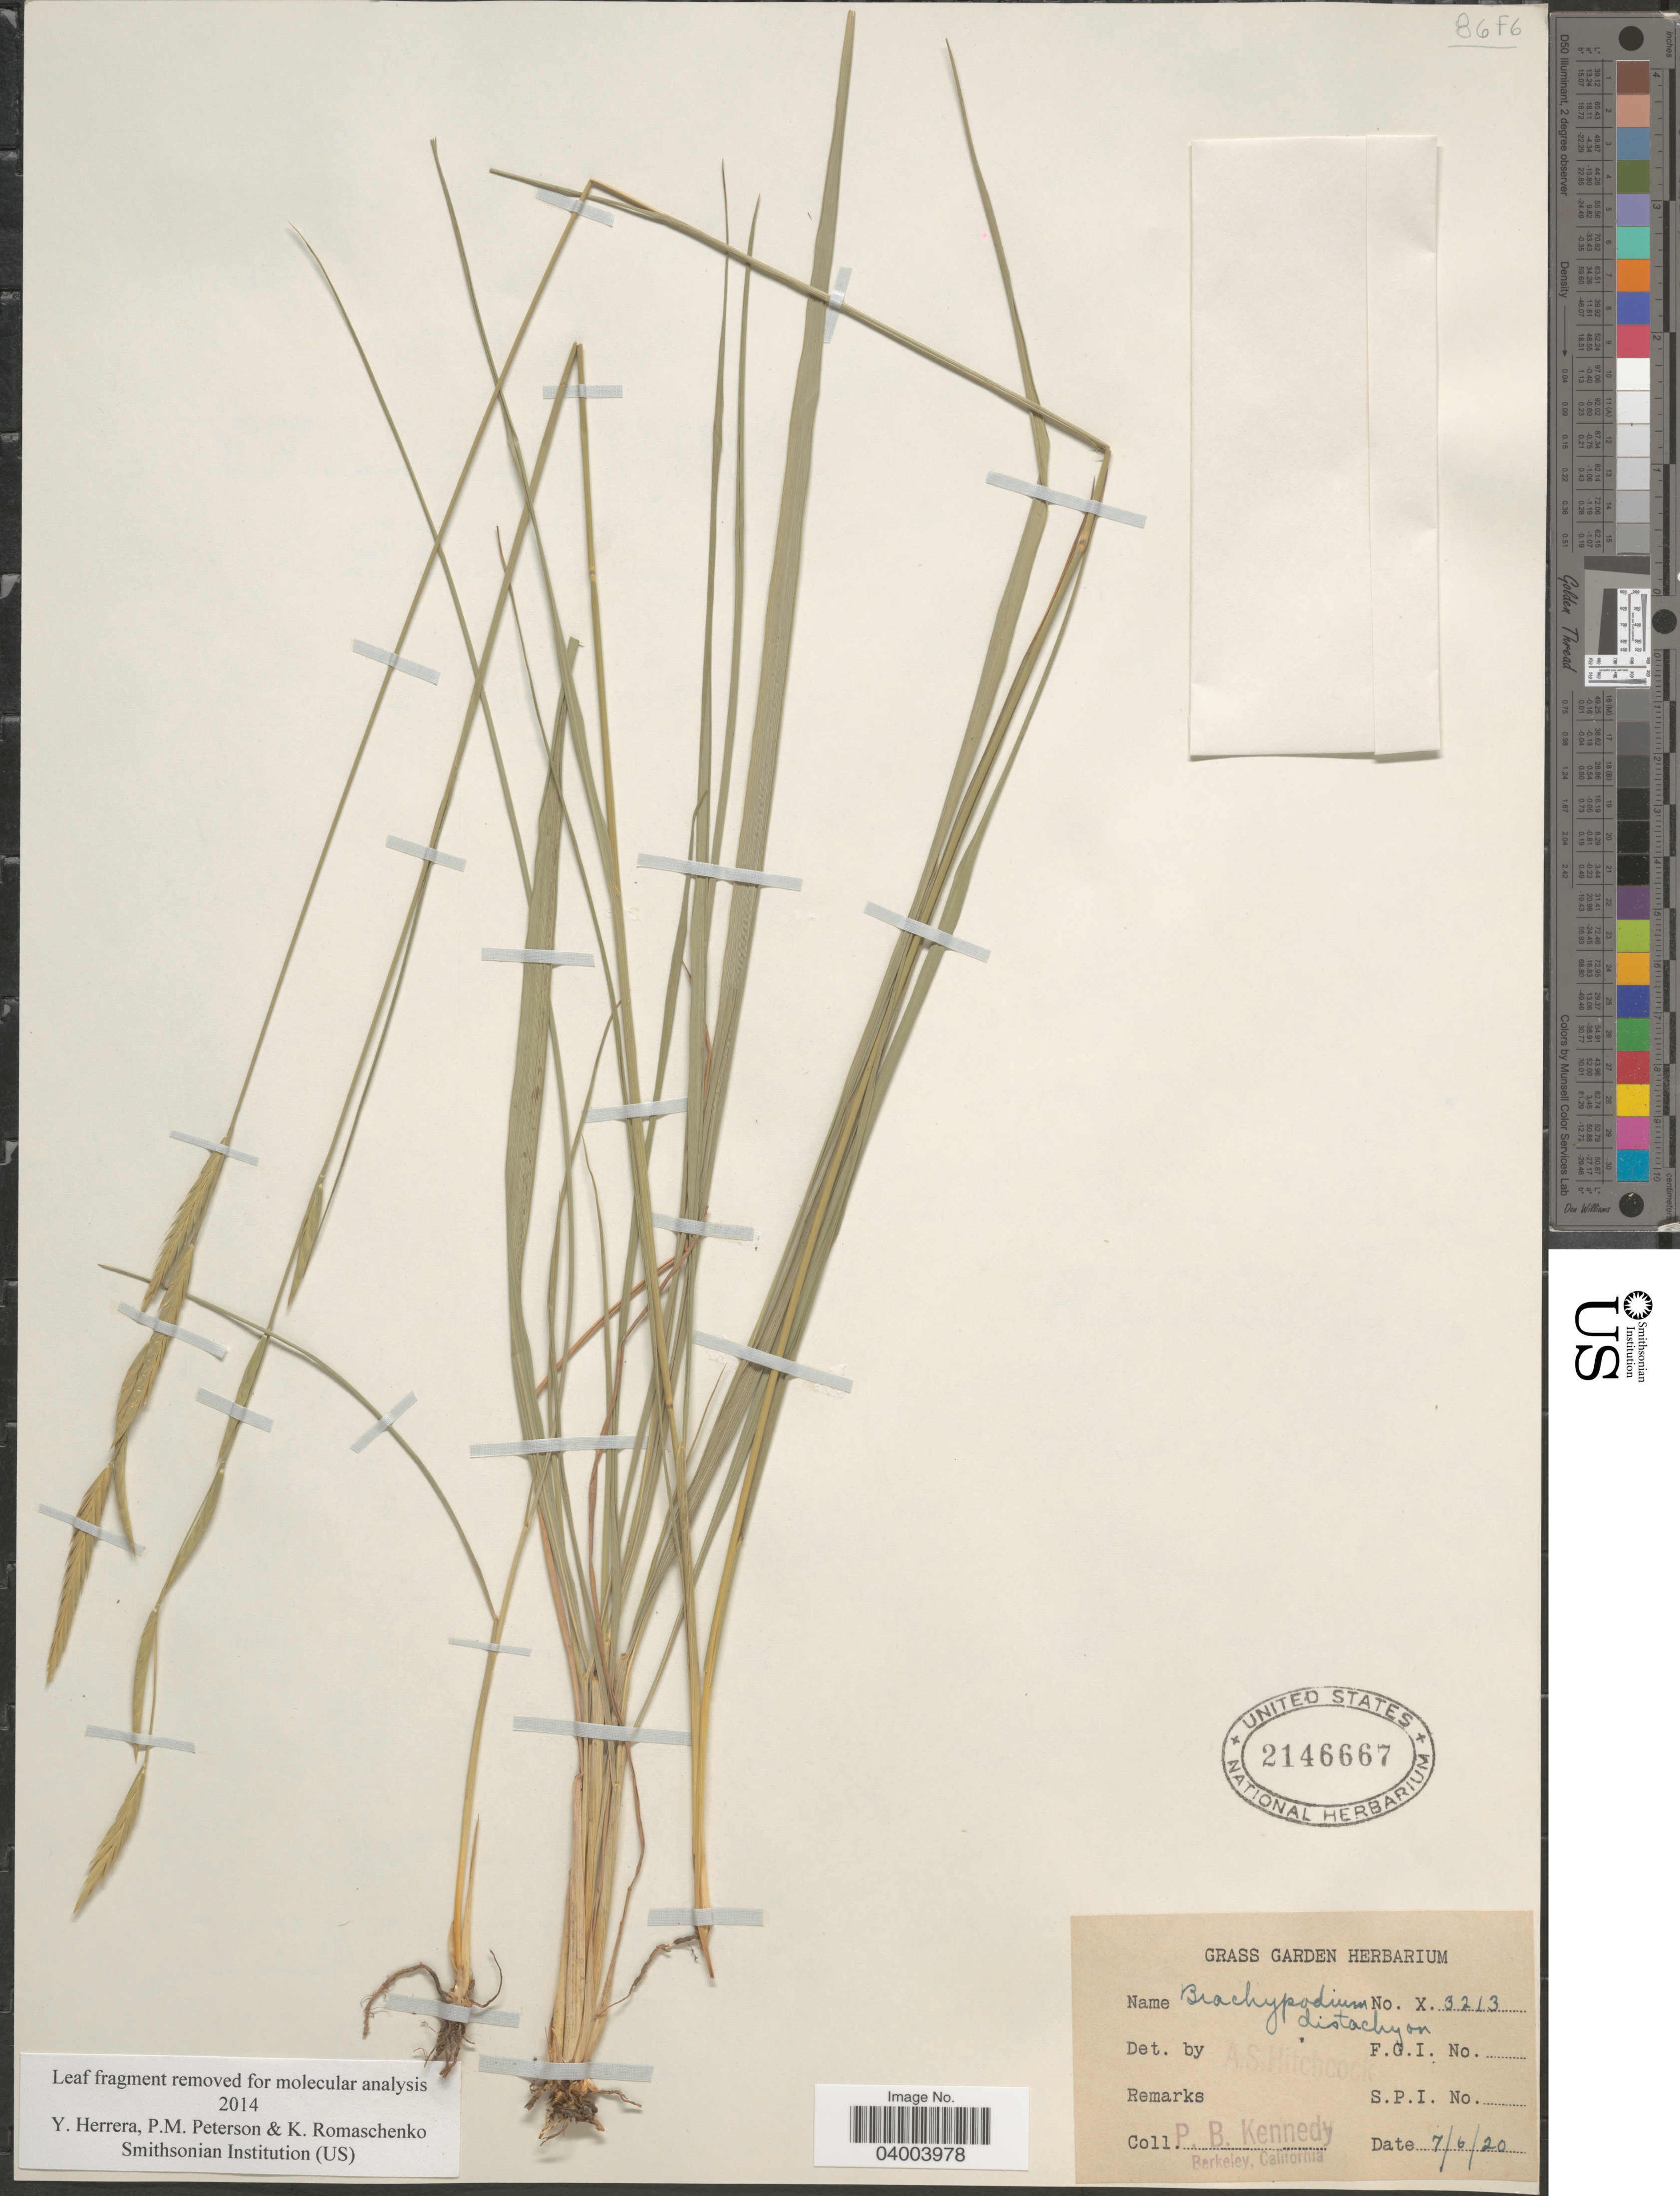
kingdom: Plantae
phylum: Tracheophyta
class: Liliopsida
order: Poales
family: Poaceae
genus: Brachypodium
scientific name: Brachypodium distachyon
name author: (L.) P. Beauv.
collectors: P. B. Kennedy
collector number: x. 3213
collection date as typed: Transcribed d/m/y: 6/7/20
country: United States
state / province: California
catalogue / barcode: US 2146667